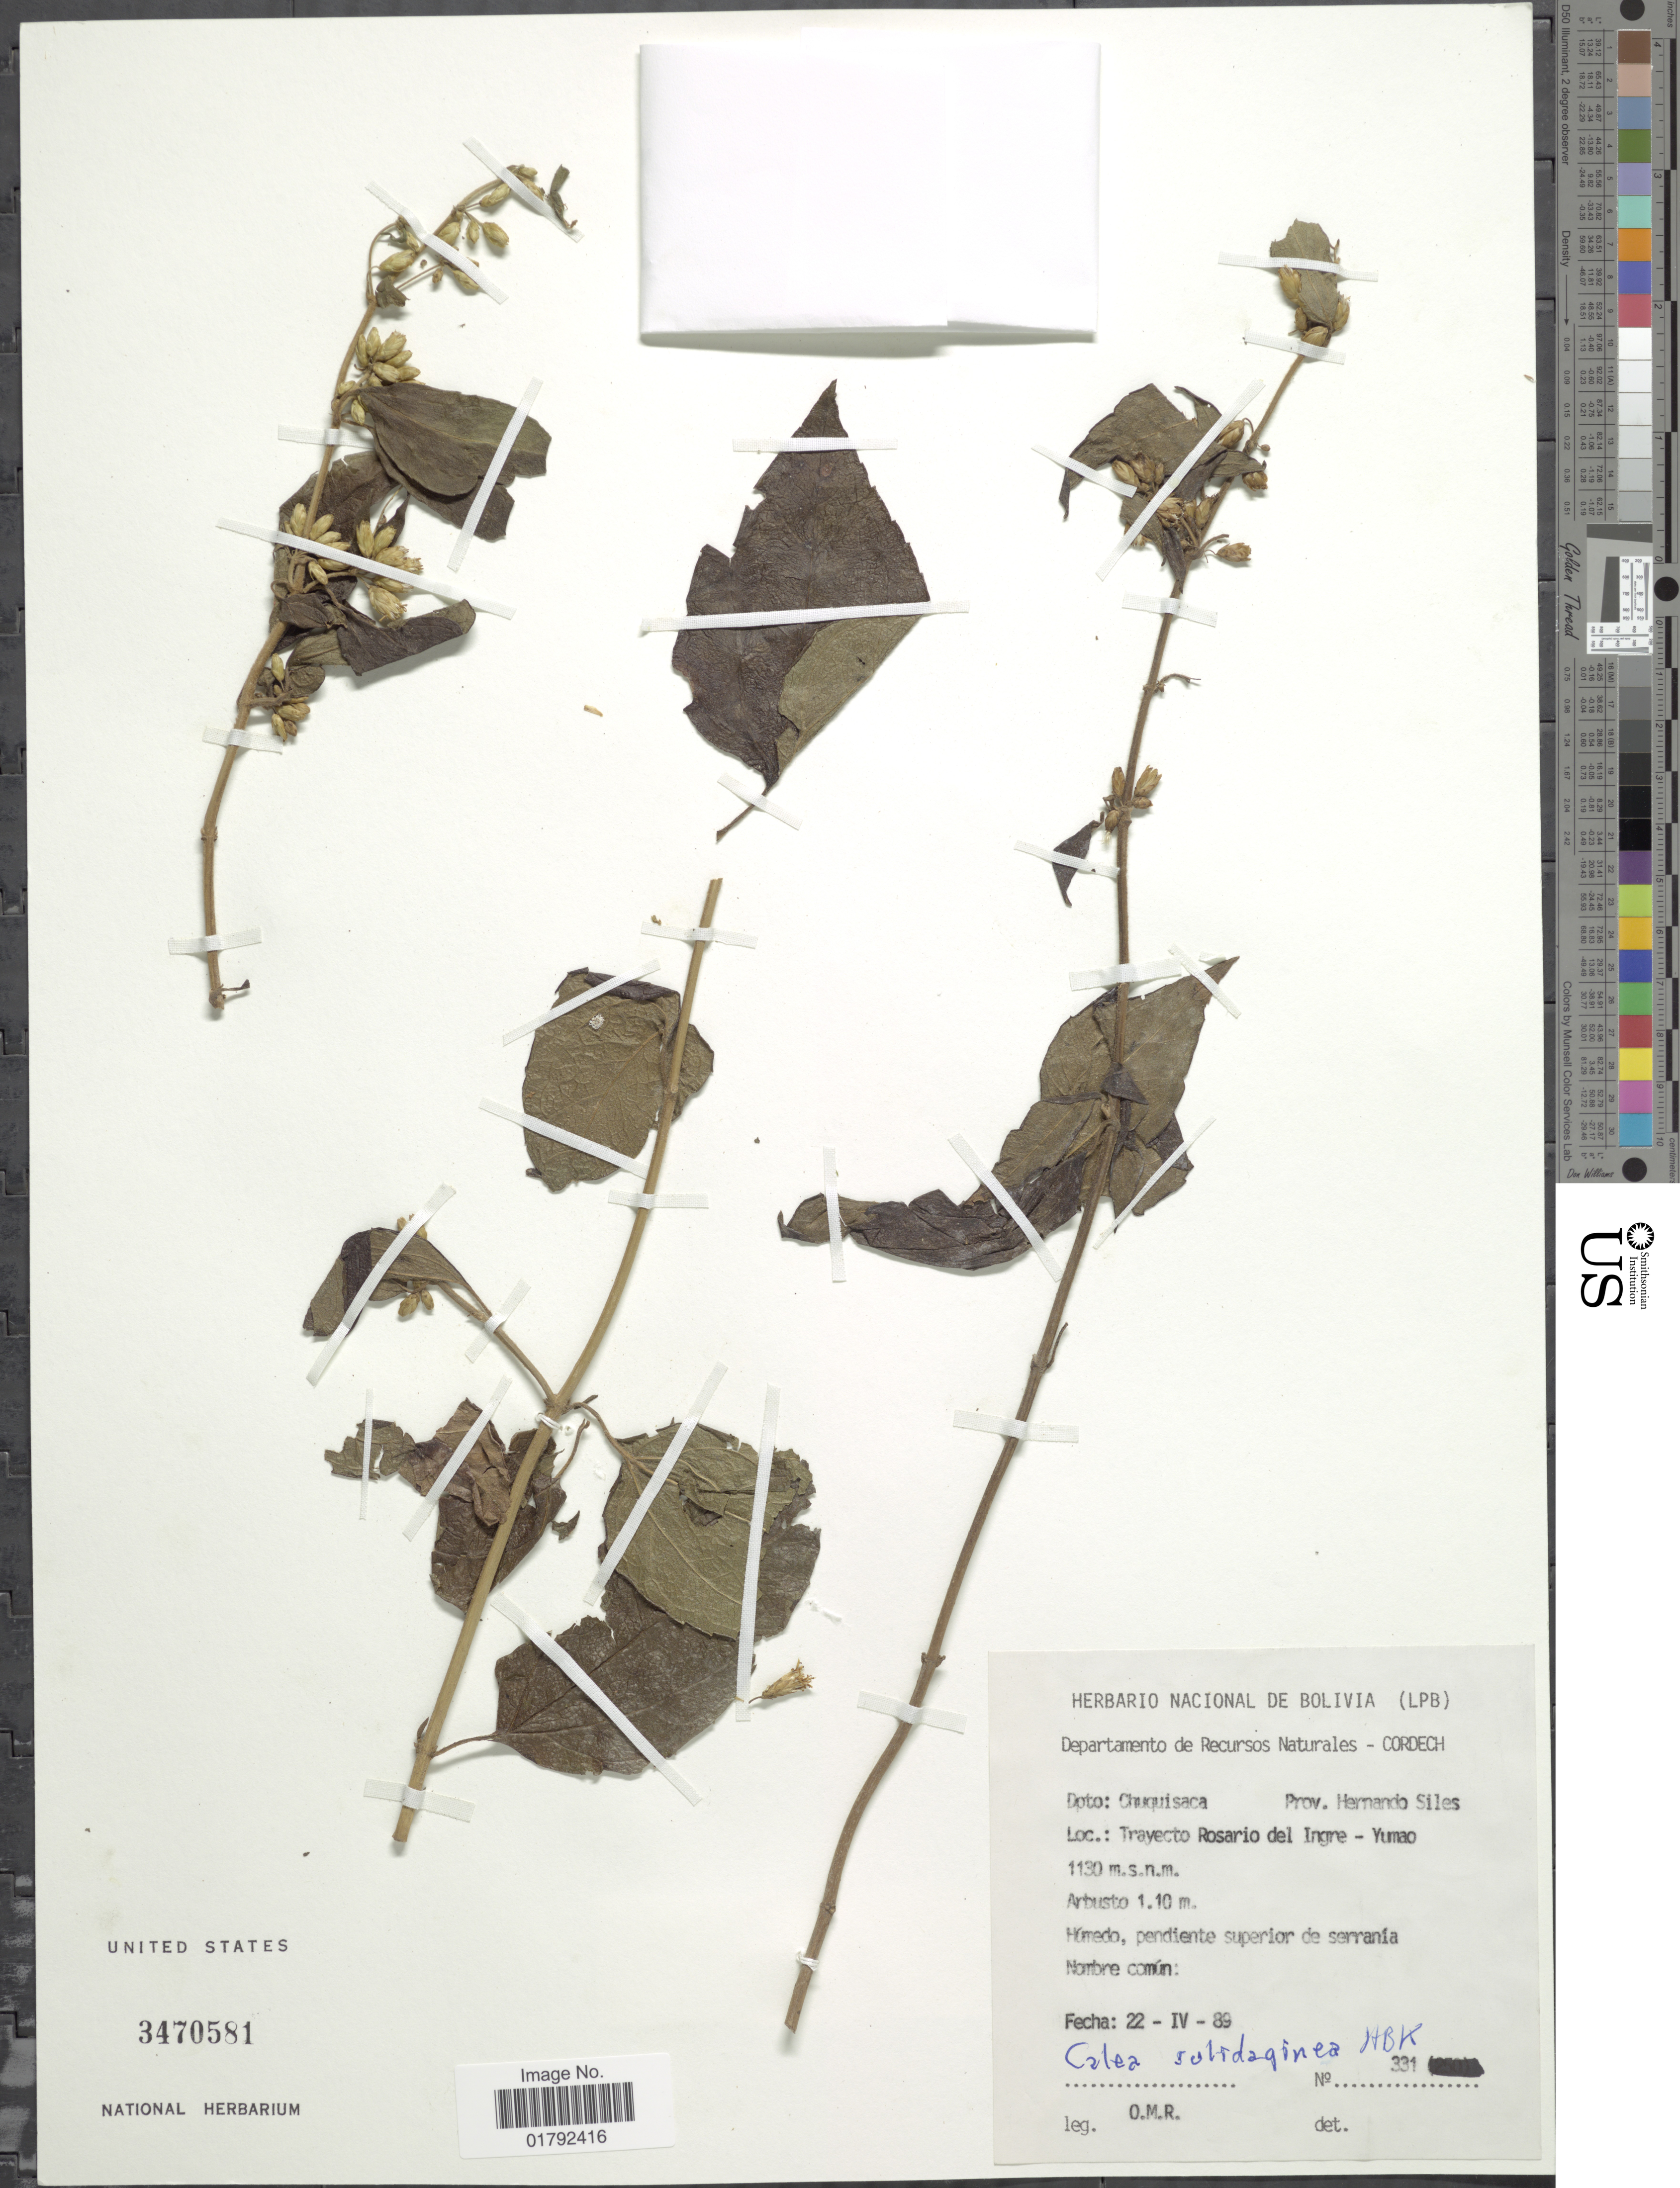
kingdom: Plantae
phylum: Tracheophyta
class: Magnoliopsida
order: Asterales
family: Asteraceae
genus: Calea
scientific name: Calea solidaginea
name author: Kunth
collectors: O. M. R.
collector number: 331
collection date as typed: Transcribed d/m/y: 22/4/89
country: Bolivia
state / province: Chuquisaca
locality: Prov. Hernando Siles, Trayecto Rosario del Ingre-Yumao.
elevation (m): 1130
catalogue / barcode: US 3470581